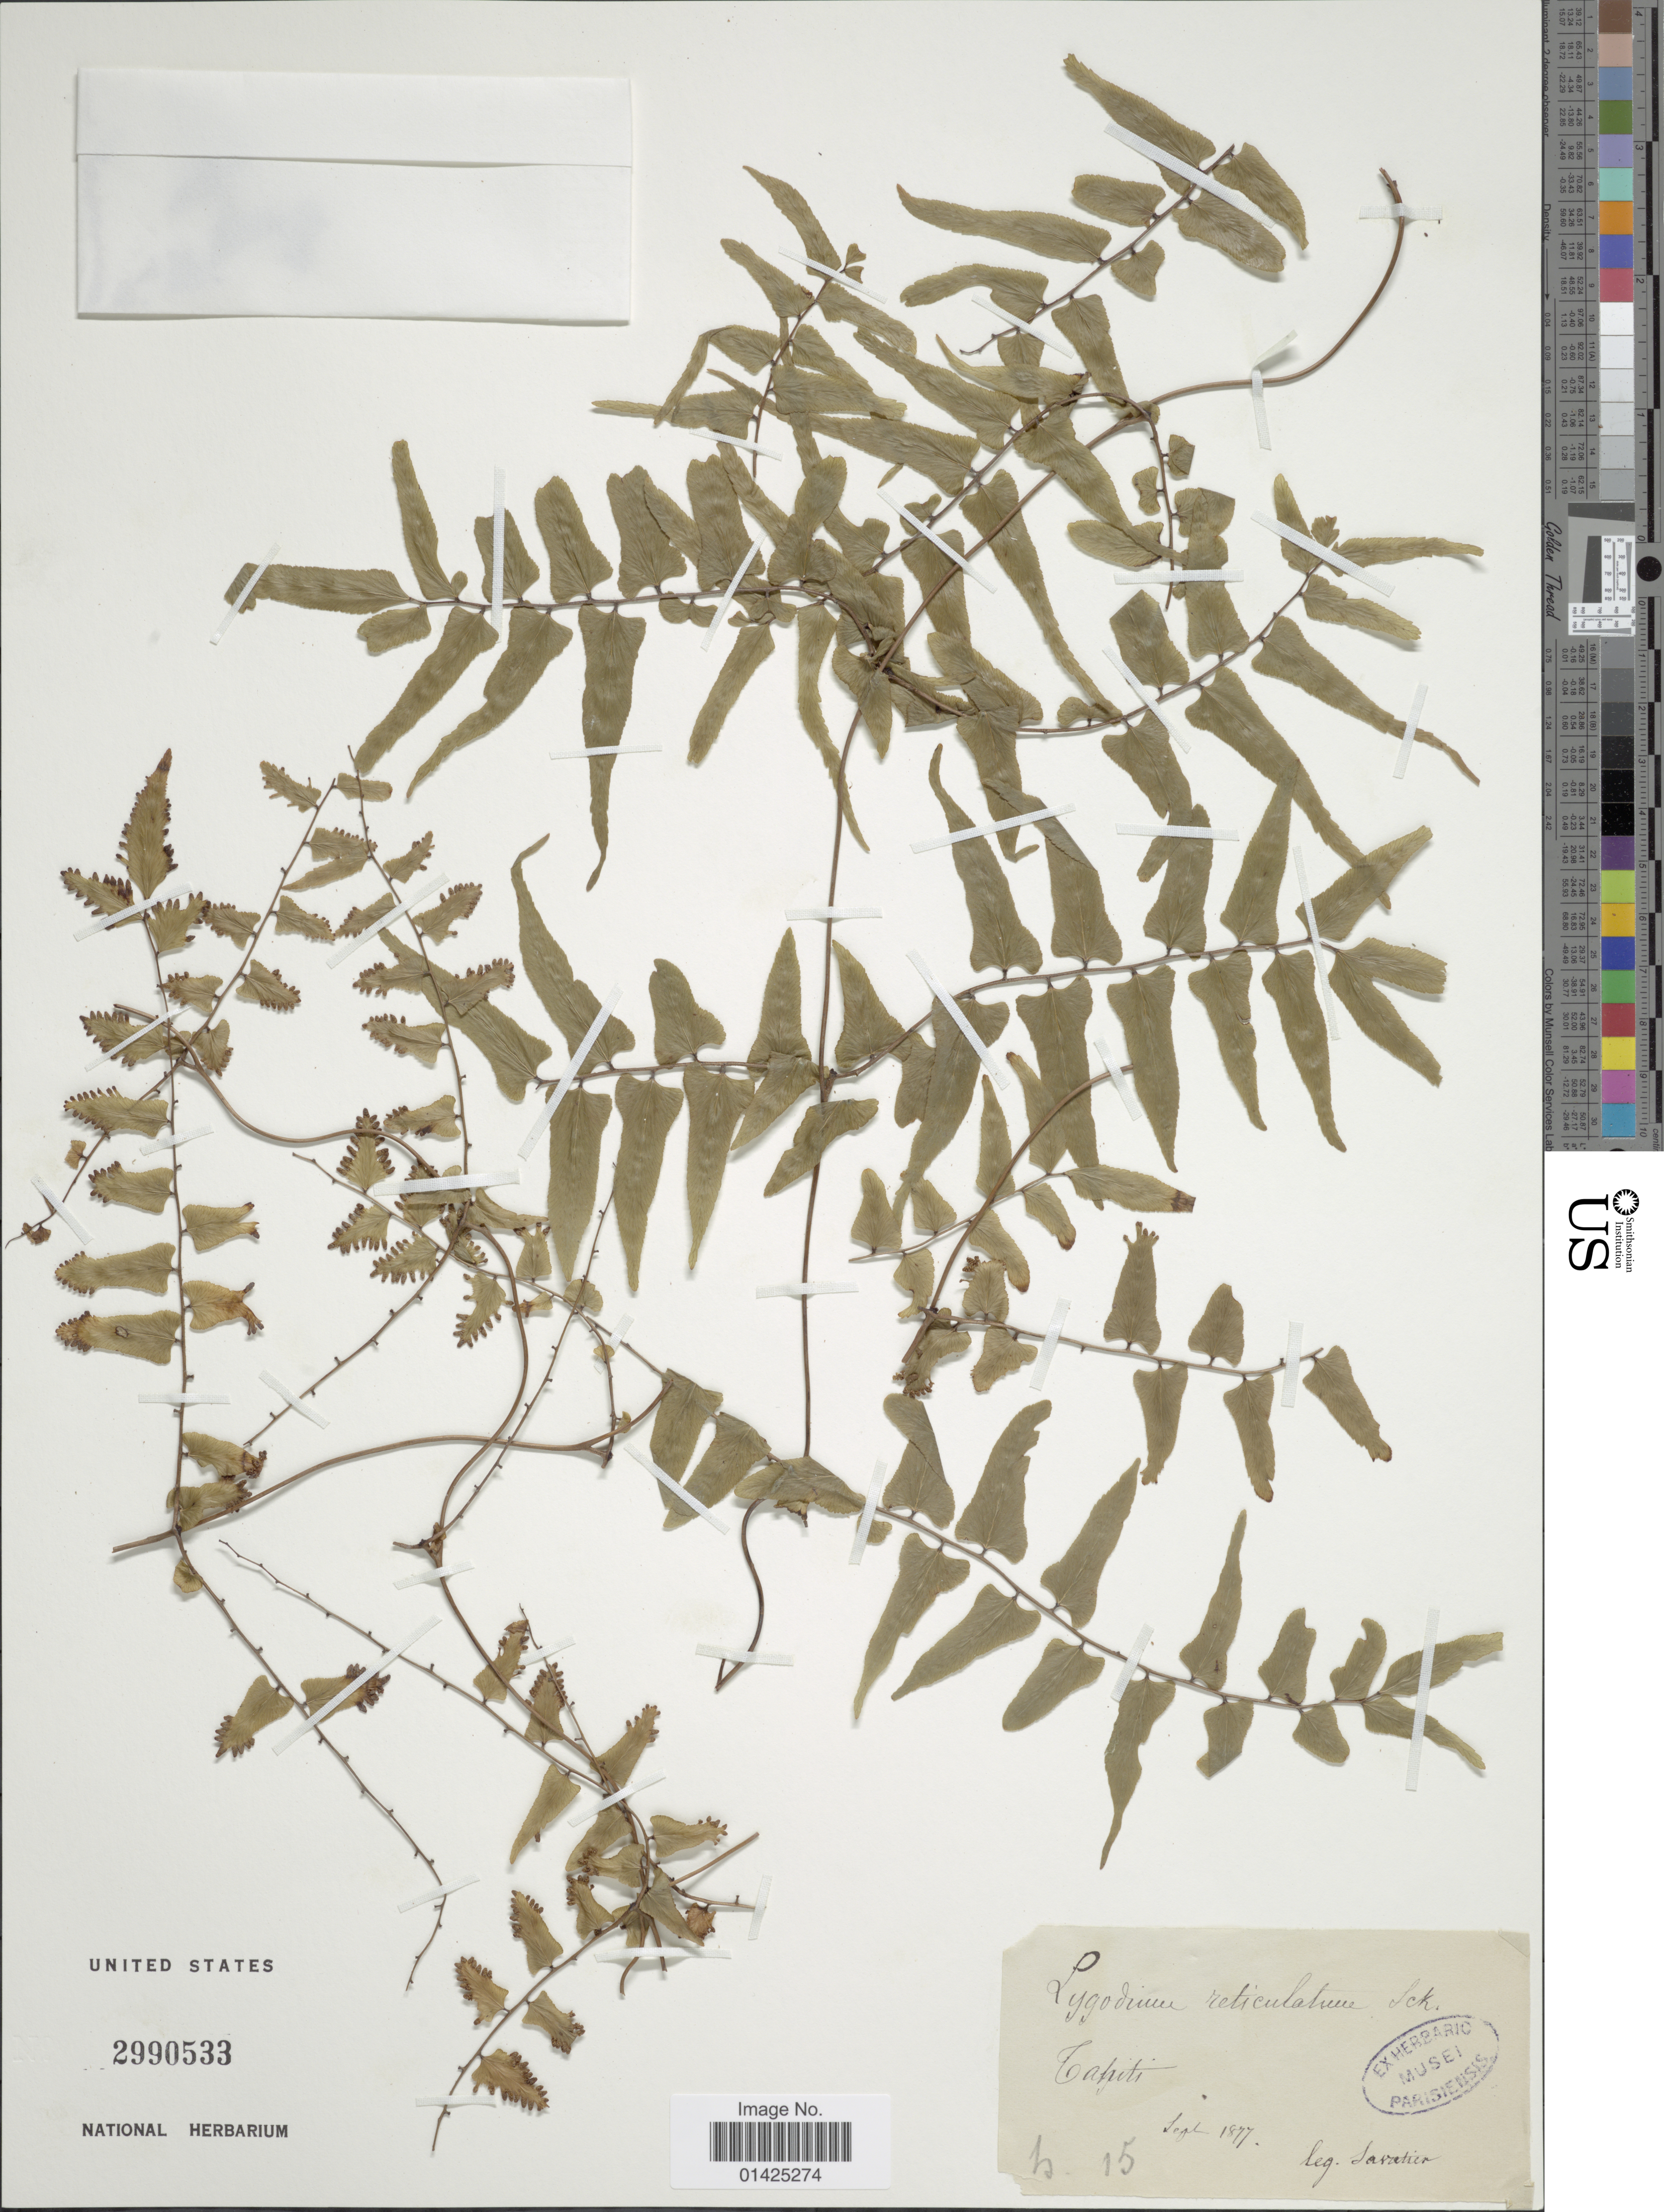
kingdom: Plantae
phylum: Tracheophyta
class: Polypodiopsida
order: Schizaeales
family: Lygodiaceae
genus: Lygodium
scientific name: Lygodium reticulatum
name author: Schkuhr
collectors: Savatier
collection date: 1877-09-15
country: French Polynesia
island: Tahiti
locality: Tahiti.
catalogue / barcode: US 2990533